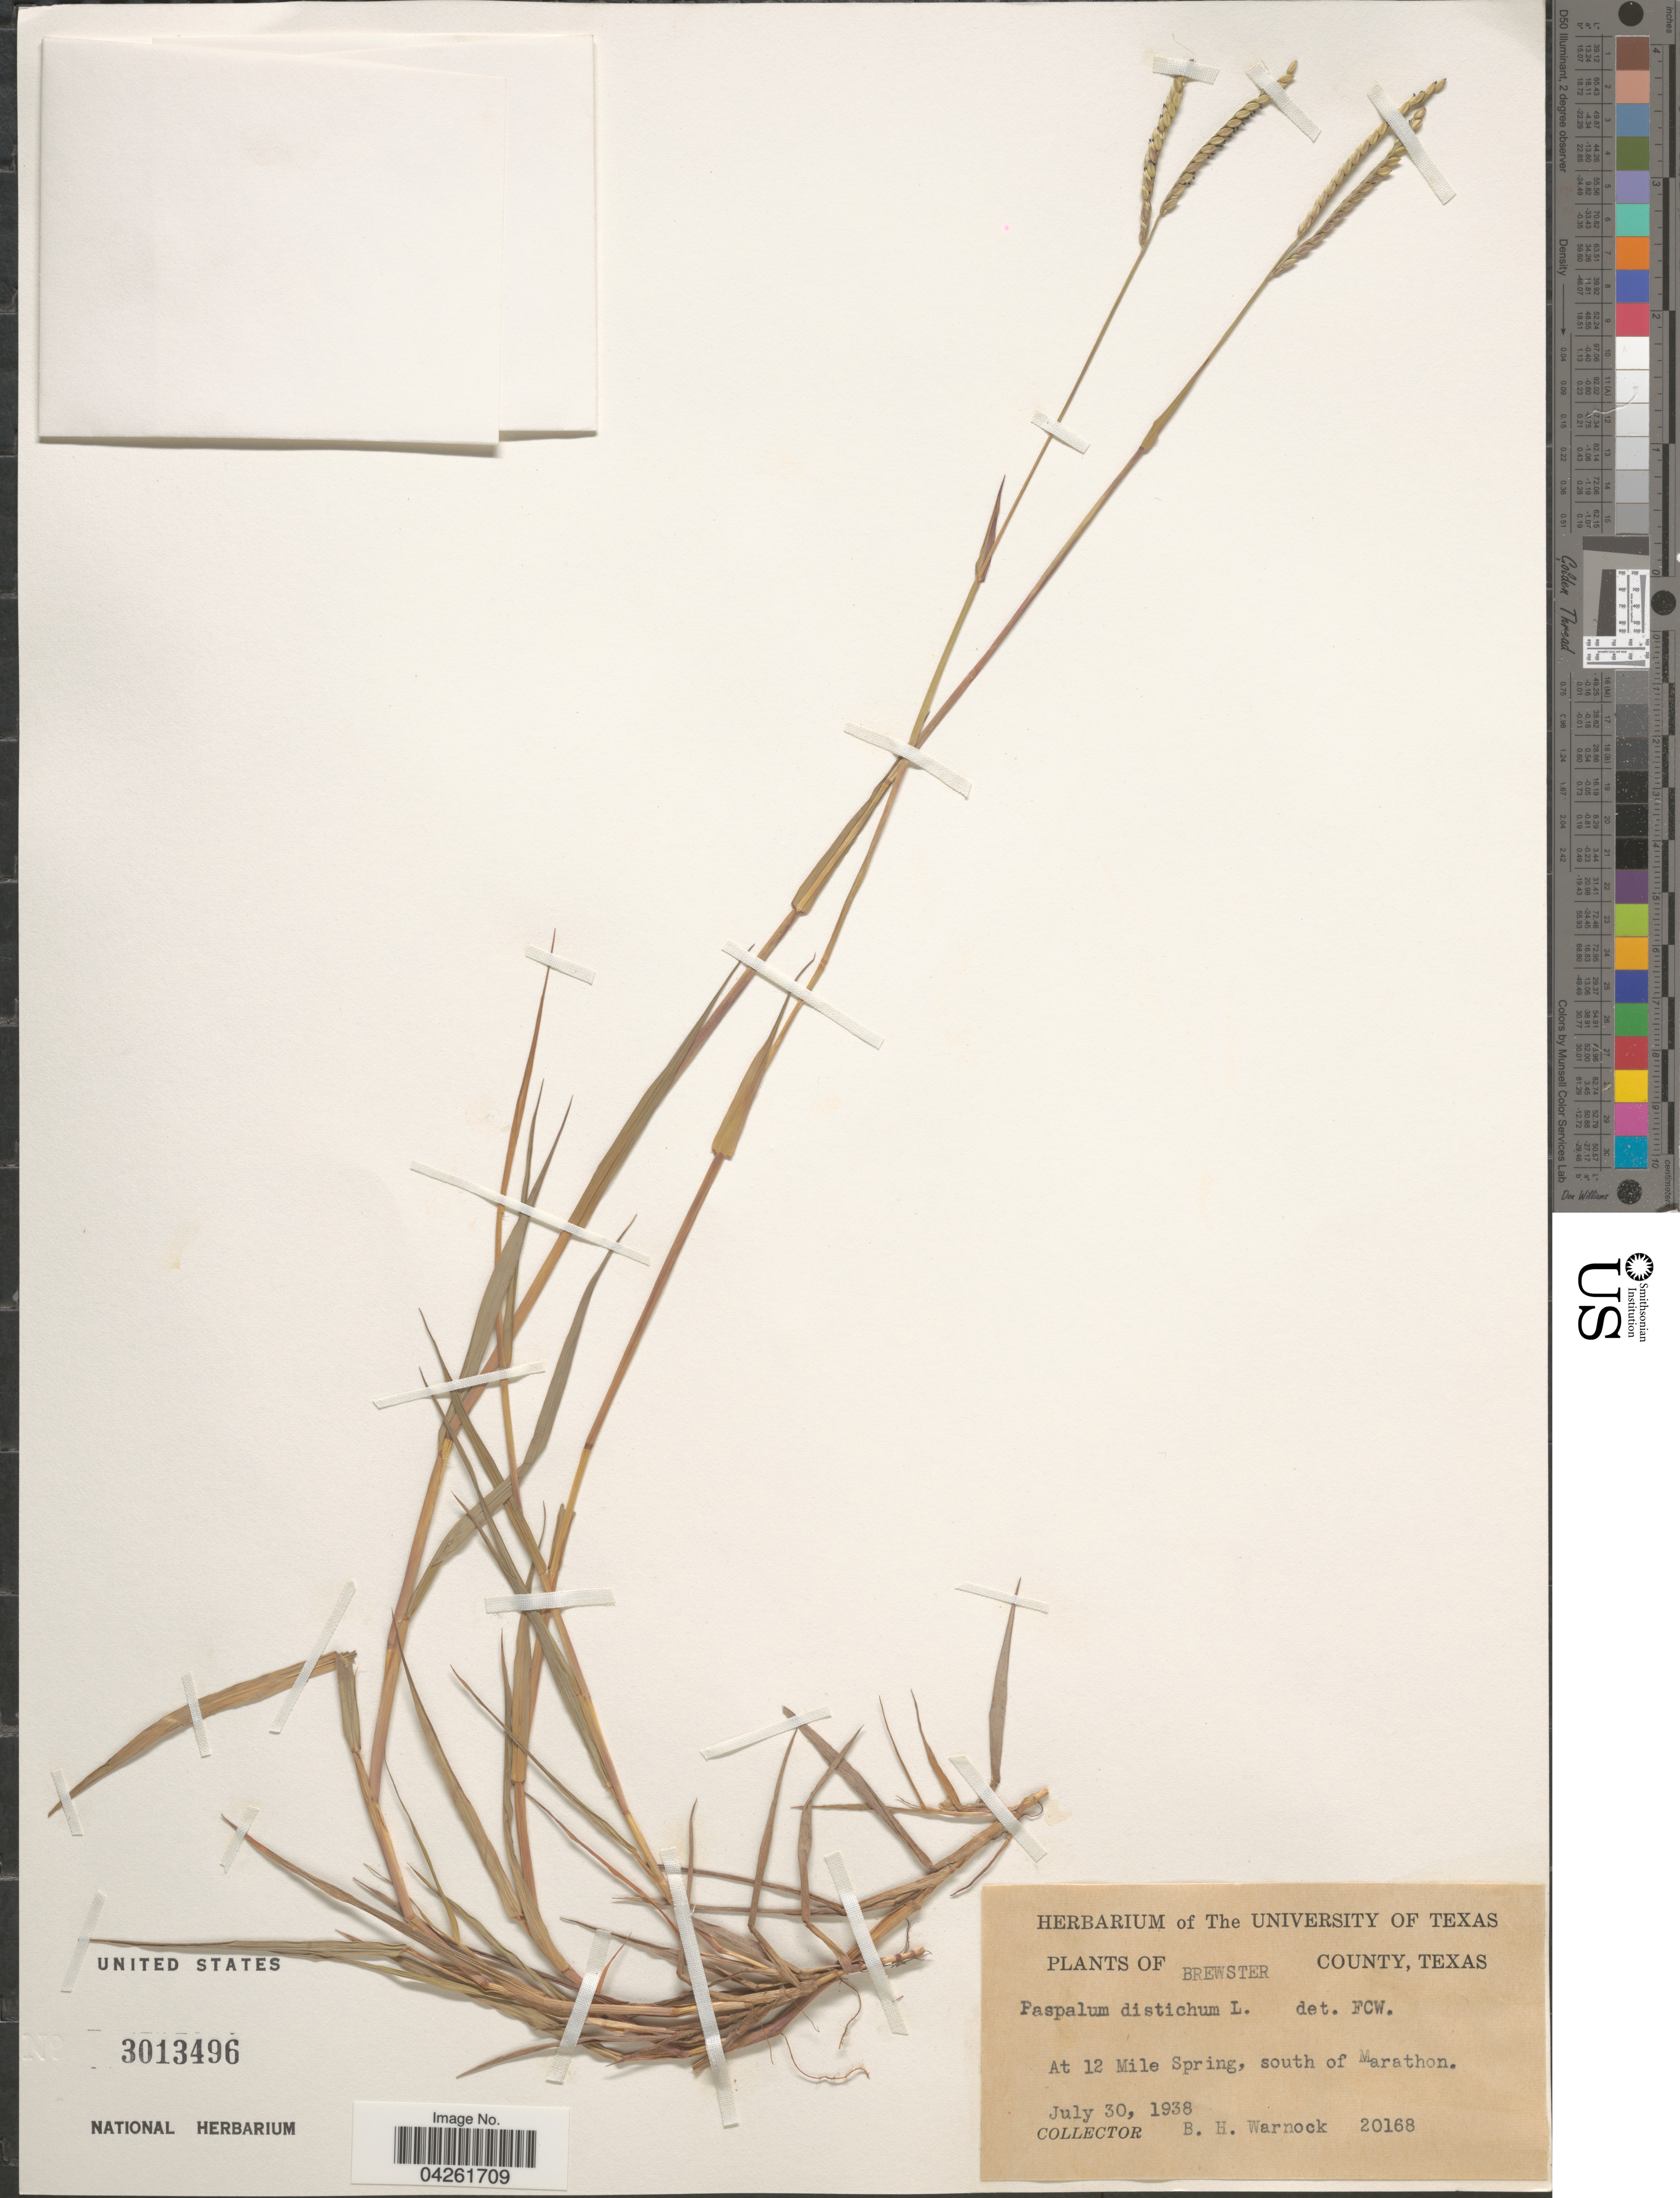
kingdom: Plantae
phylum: Tracheophyta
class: Liliopsida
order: Poales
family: Poaceae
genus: Paspalum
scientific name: Paspalum distichum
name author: L.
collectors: B. H. Warnock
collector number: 20168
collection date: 1938-07-30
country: United States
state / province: Texas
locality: Brewster County. At 12 Mile Spring, south of Marsthon.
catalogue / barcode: US 3013496